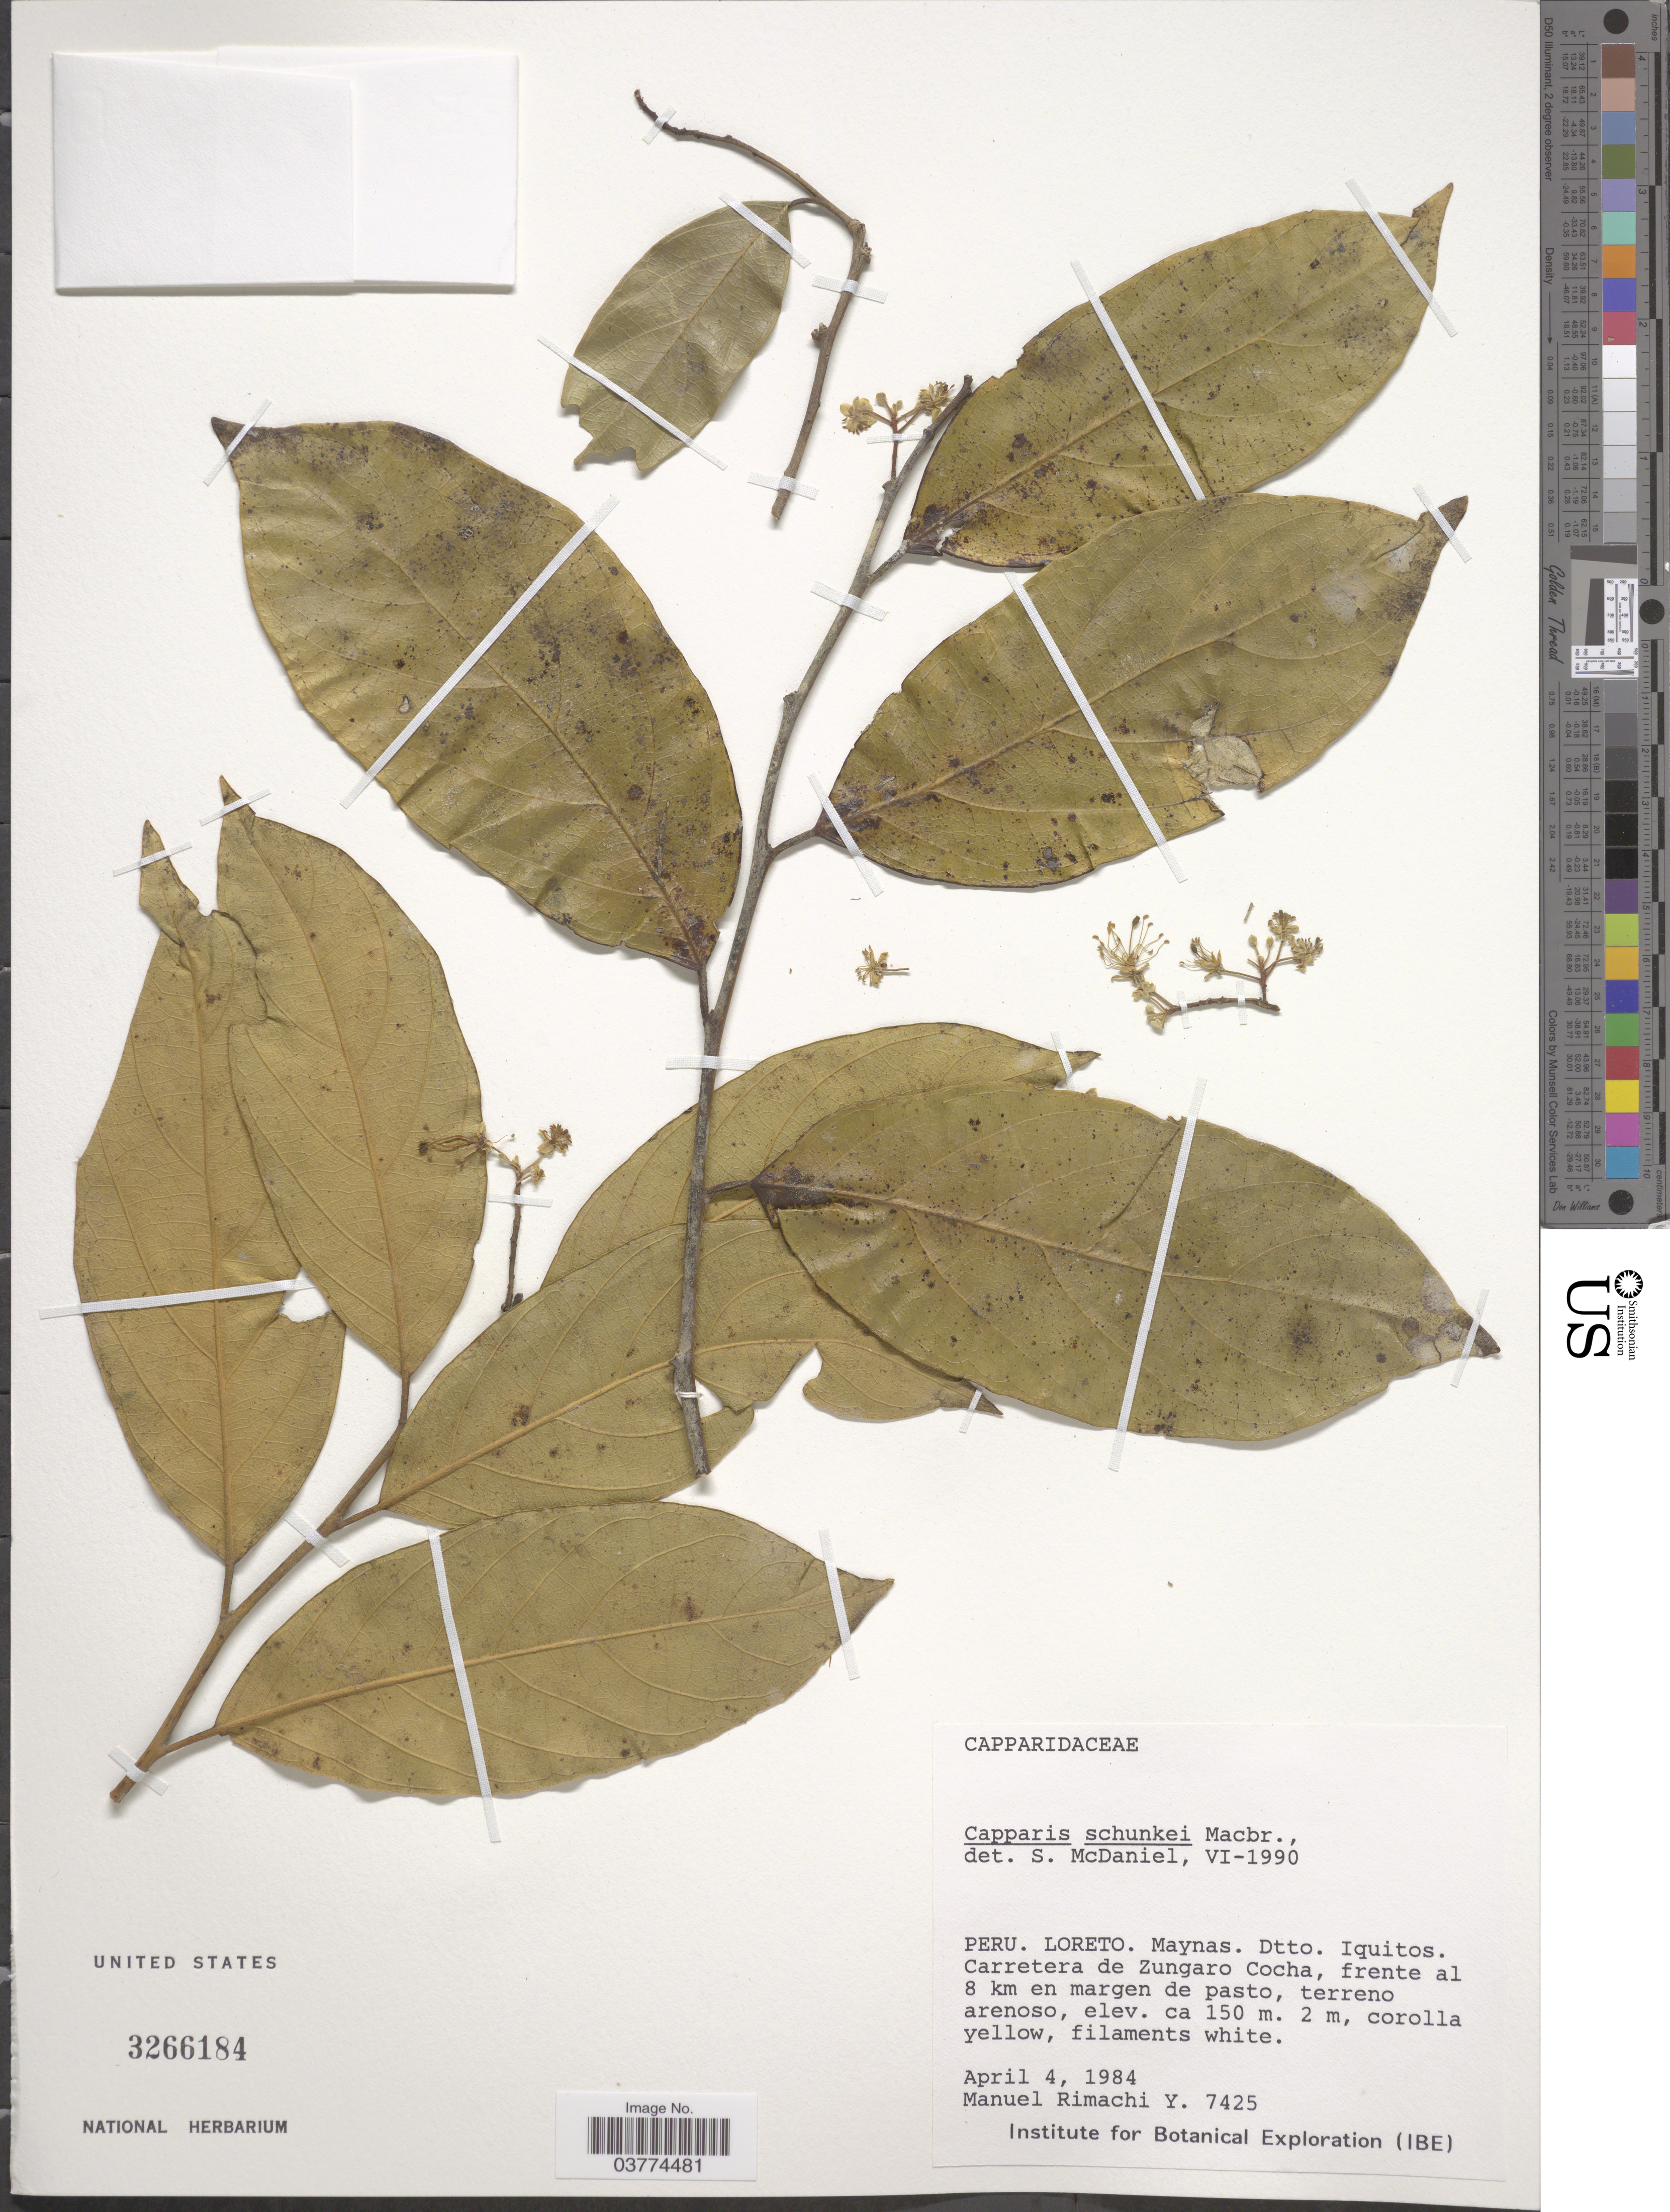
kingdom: Plantae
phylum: Tracheophyta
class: Magnoliopsida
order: Brassicales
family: Capparaceae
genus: Preslianthus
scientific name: Preslianthus pittieri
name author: (Standl.) Cornejo & Iltis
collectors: M. Rimachi Y.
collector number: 7425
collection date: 1984-04-04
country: Peru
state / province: Loreto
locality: Maynas. Dtto. Iquitos. Carretera de Zungaro Cocha, frenta al 8 km en margen de pasto, terreno arenoso.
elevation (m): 150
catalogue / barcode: US 3266184